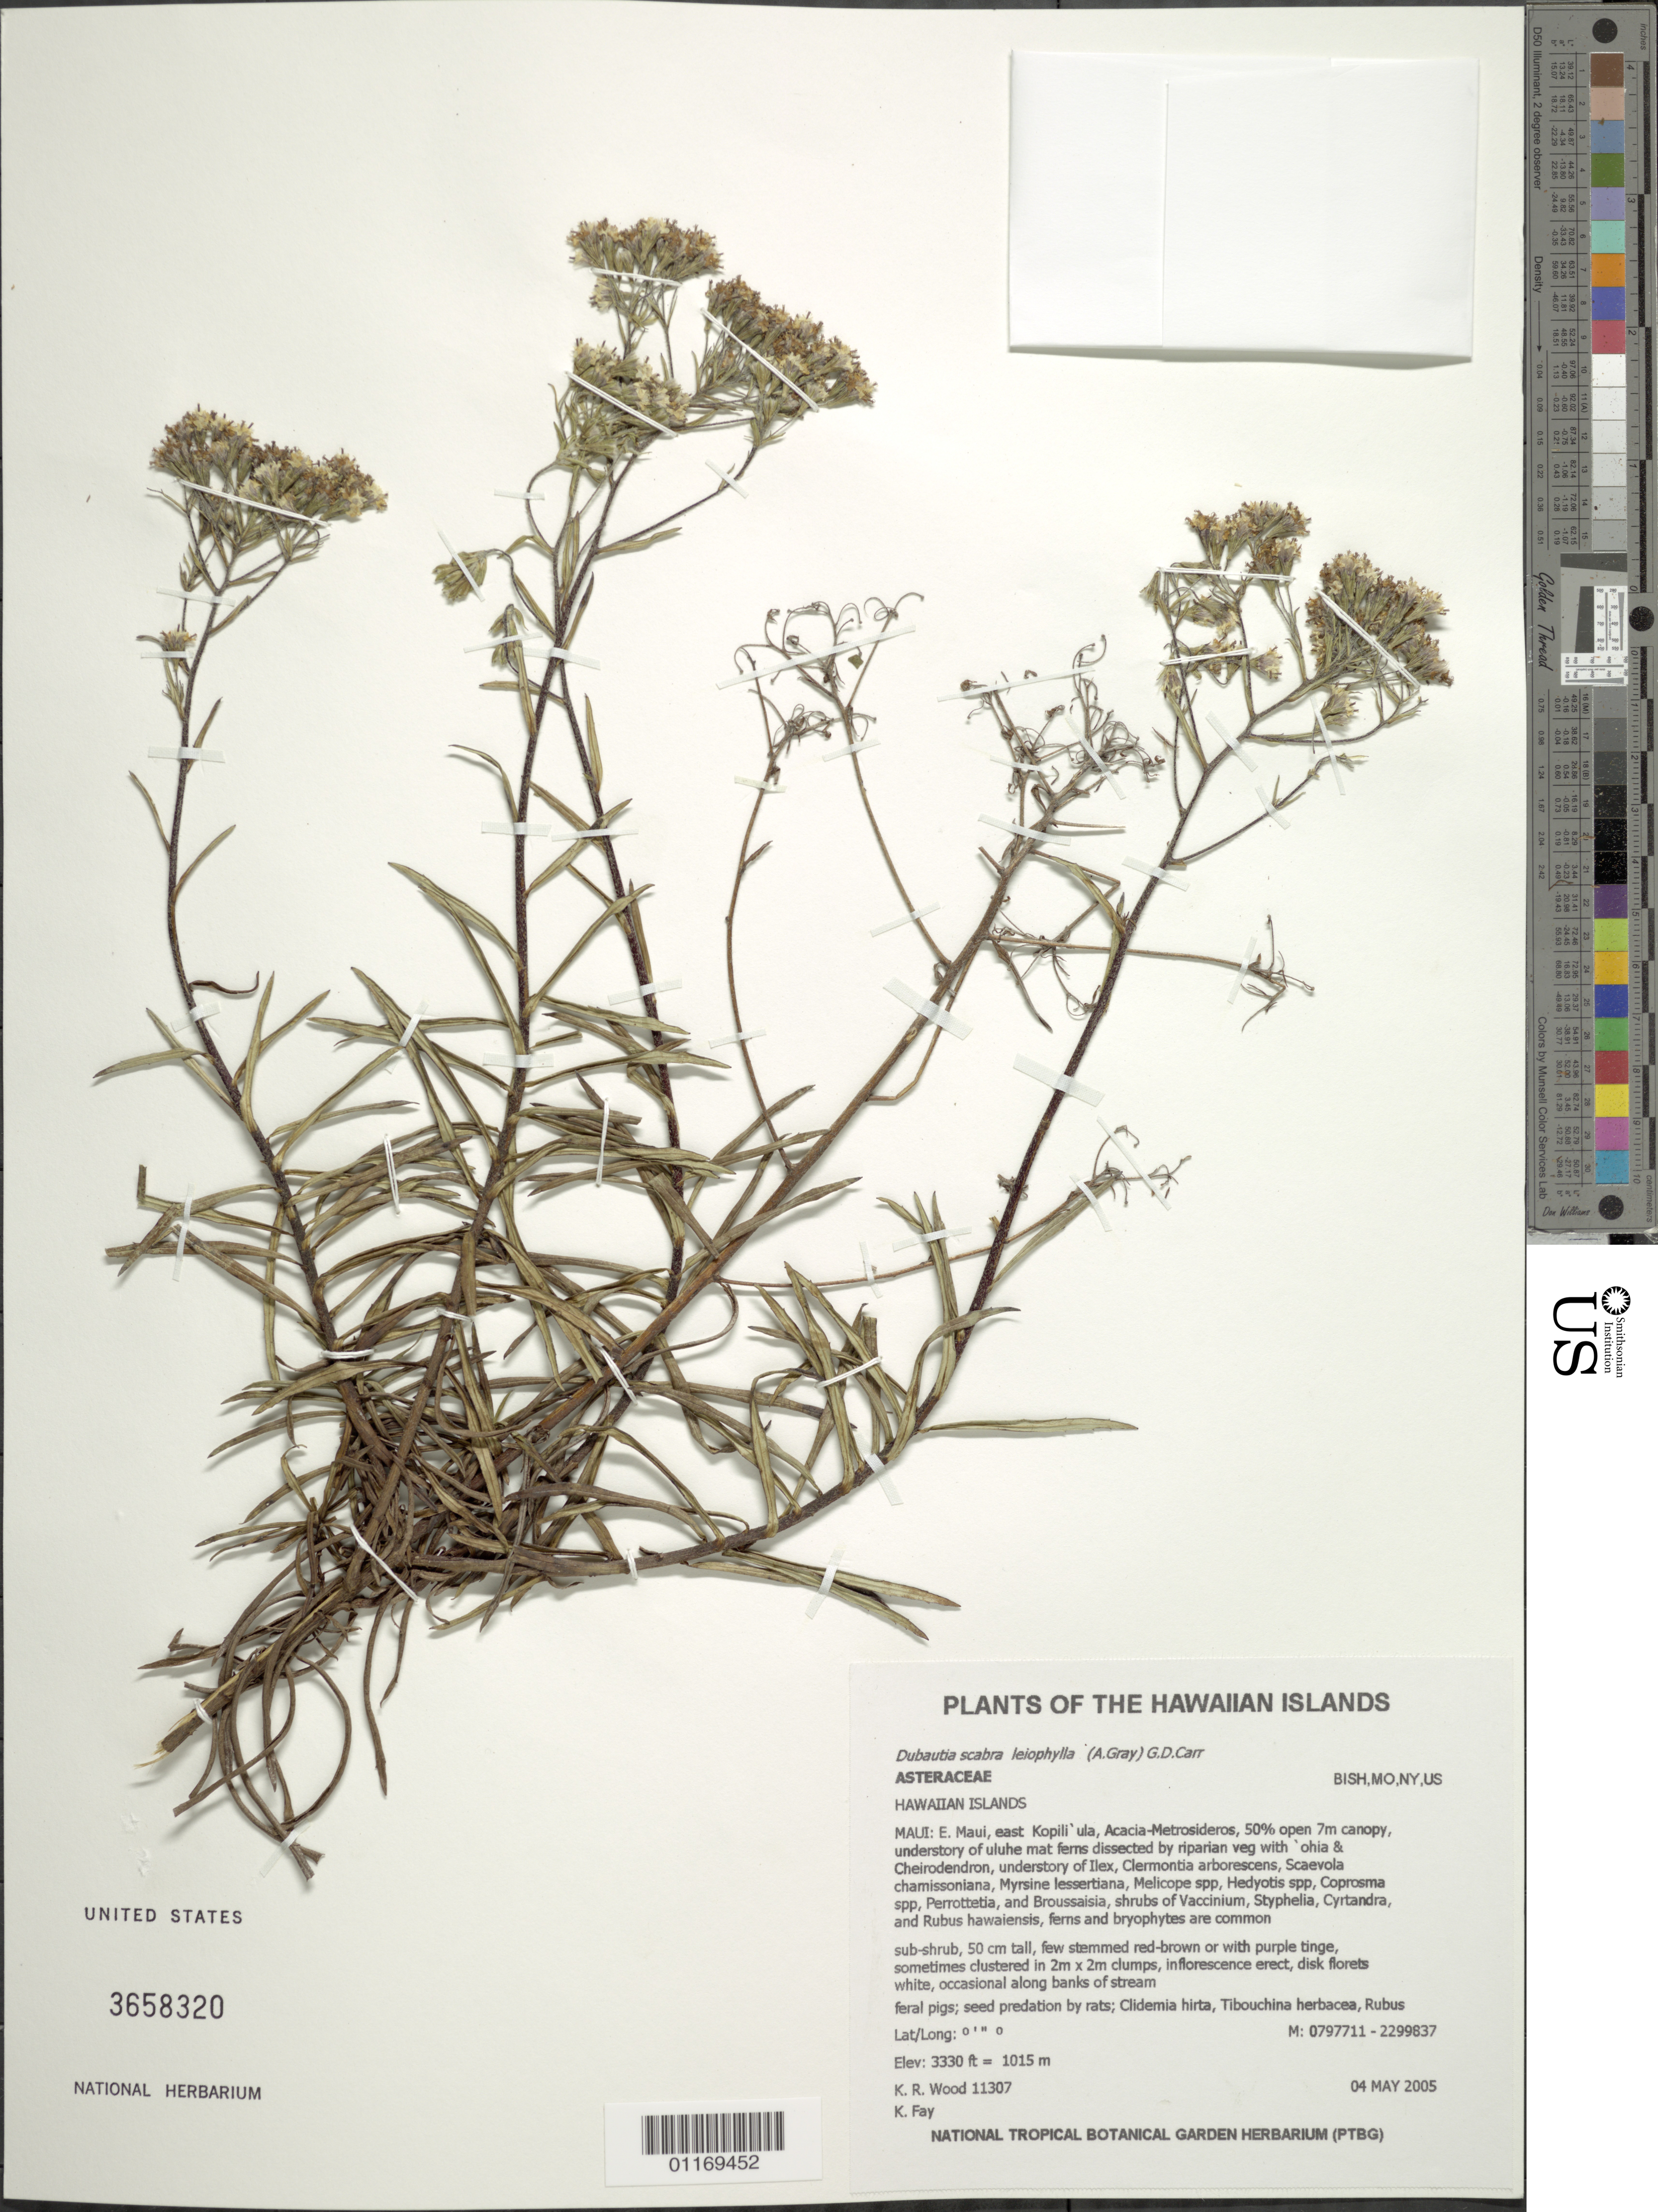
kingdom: Plantae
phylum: Tracheophyta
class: Magnoliopsida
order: Asterales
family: Asteraceae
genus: Dubautia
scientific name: Dubautia scabra subsp. leiophylla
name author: (A. Gray) G.D. Carr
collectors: K. R. Wood & K. Fay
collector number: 11307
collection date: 2005-05-04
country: United States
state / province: Hawaii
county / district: Maui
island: Maui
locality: Maui, E Kopili' ula.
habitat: Sub-shrub, 50 cm tall.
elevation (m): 1015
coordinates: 0797711, 2299837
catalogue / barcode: US 3658320